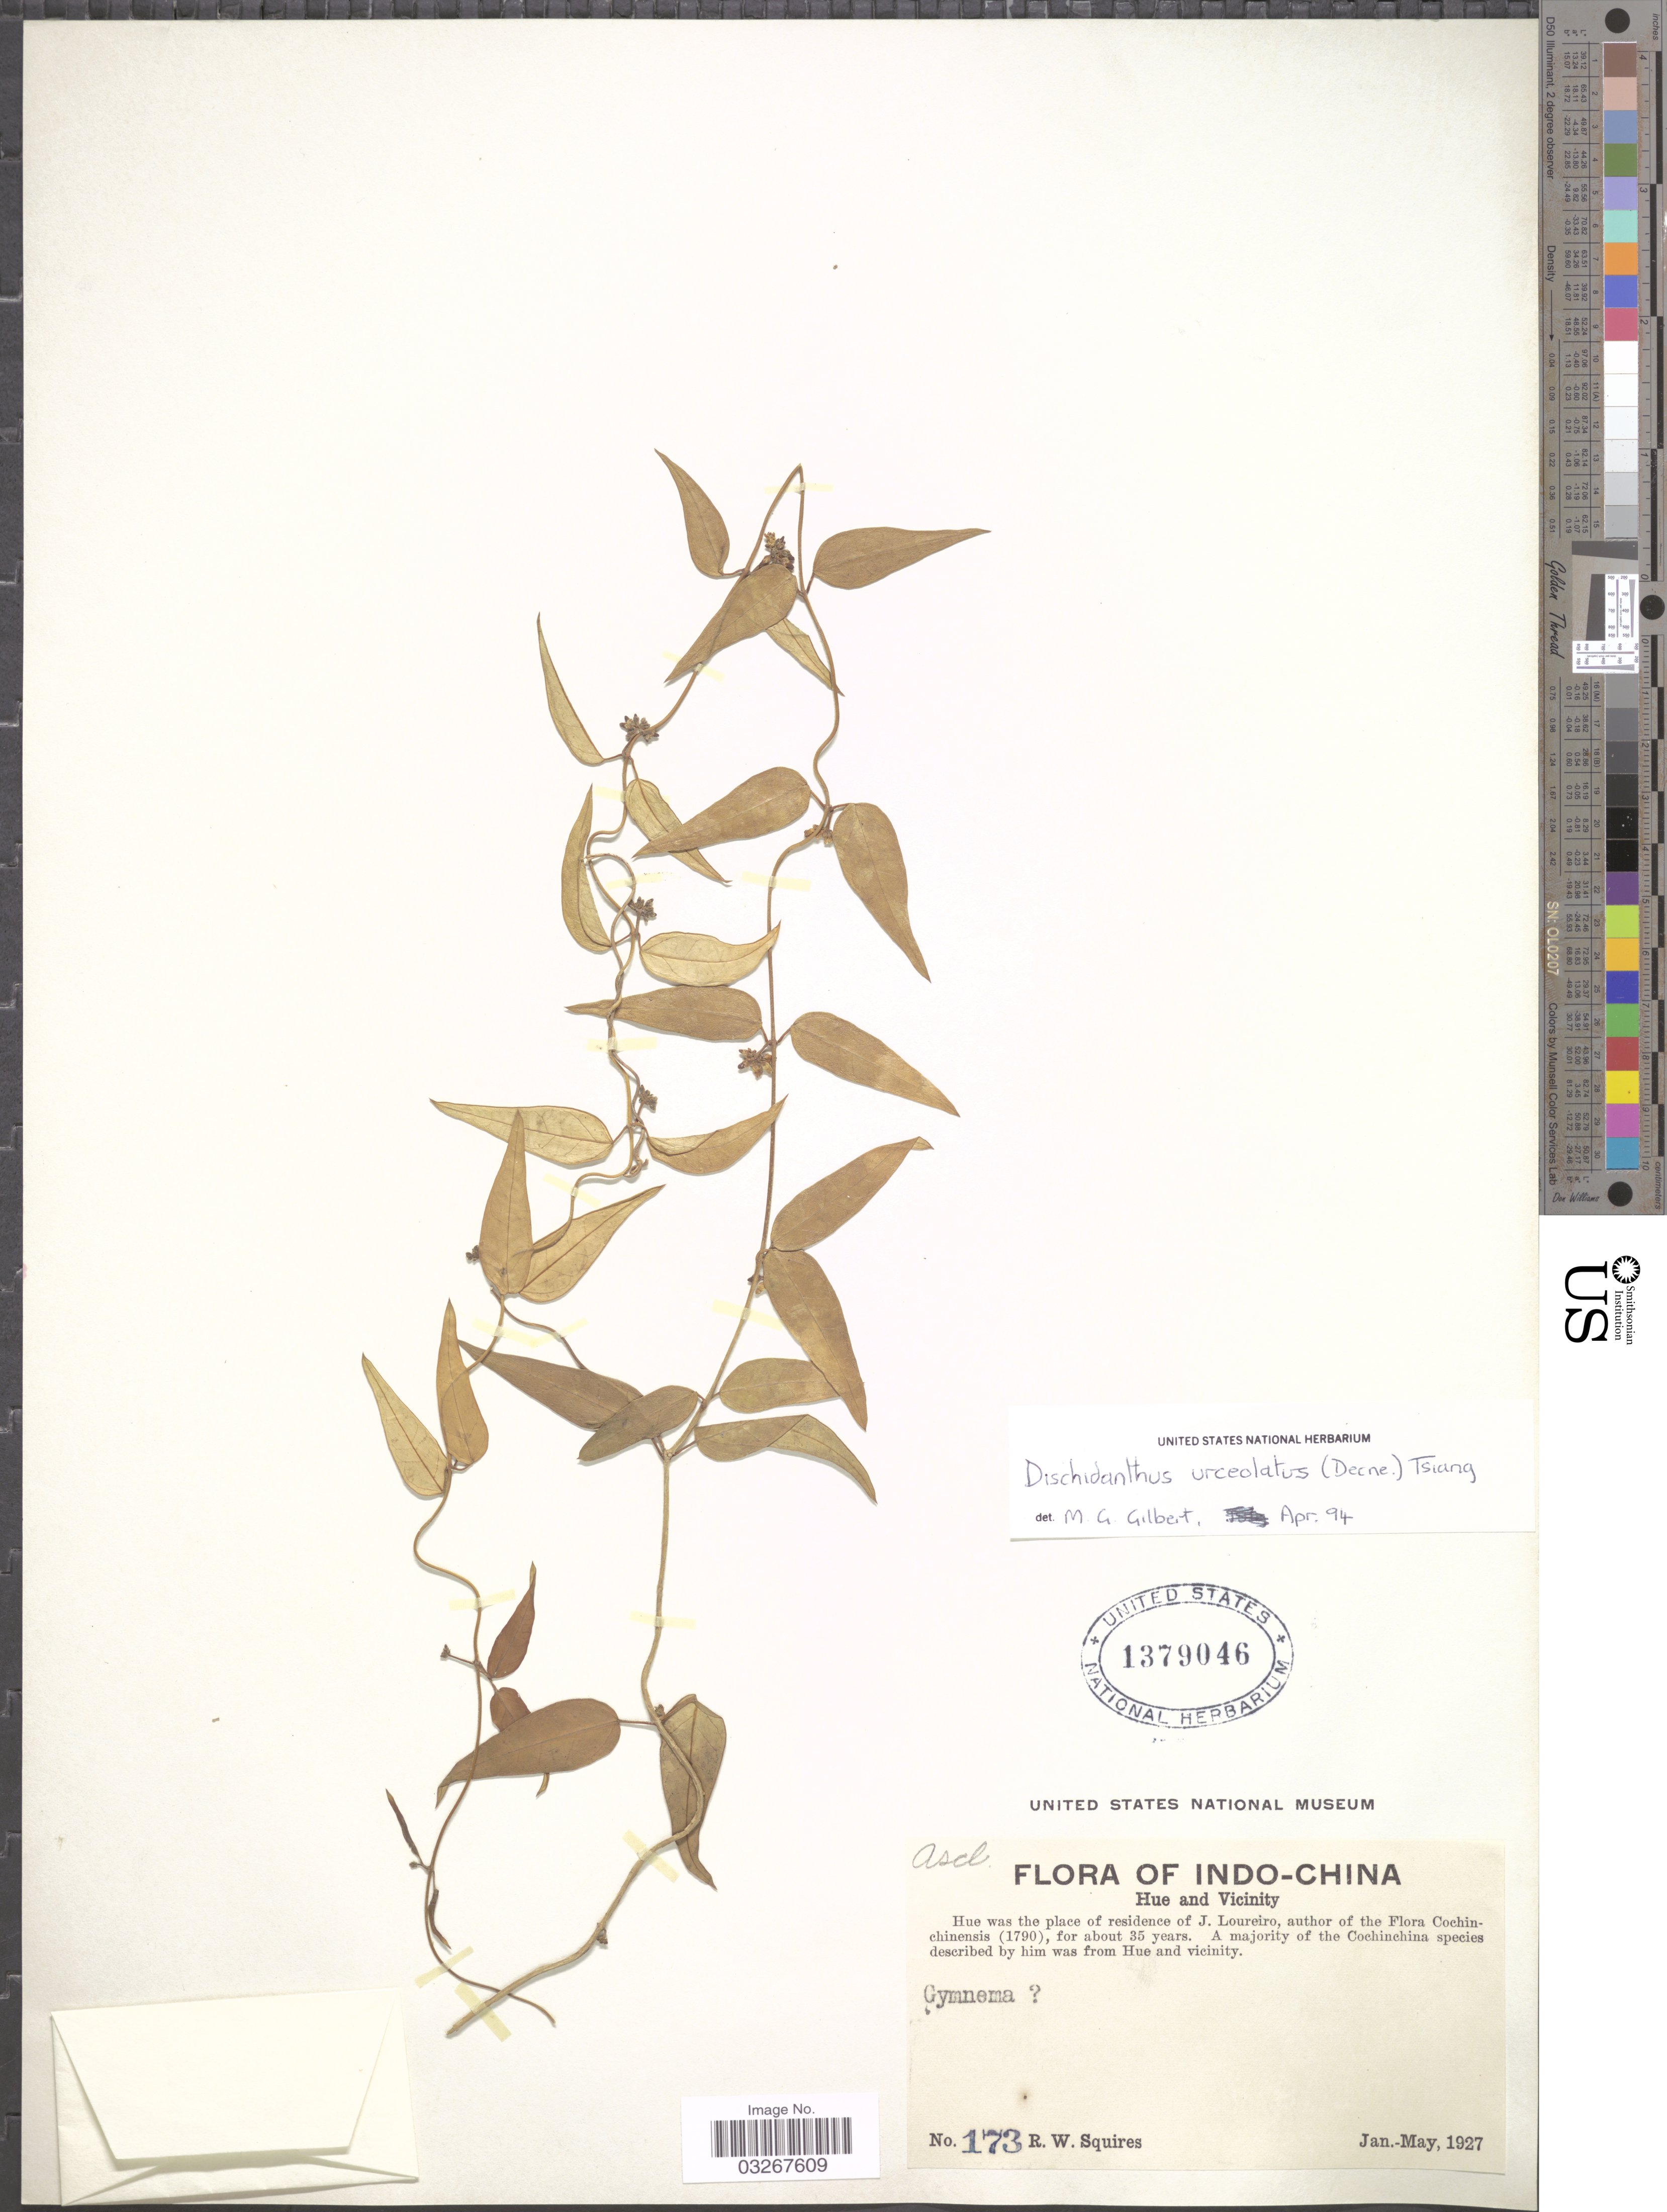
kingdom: Plantae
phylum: Tracheophyta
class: Magnoliopsida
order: Gentianales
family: Apocynaceae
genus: Dischidanthus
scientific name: Dischidanthus urceolatus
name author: (Decne.) Tsiang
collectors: R. Squires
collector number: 173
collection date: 1927-01/1927-05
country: Vietnam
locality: Indo-China, Hue and Vicinity.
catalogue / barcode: US 1379046